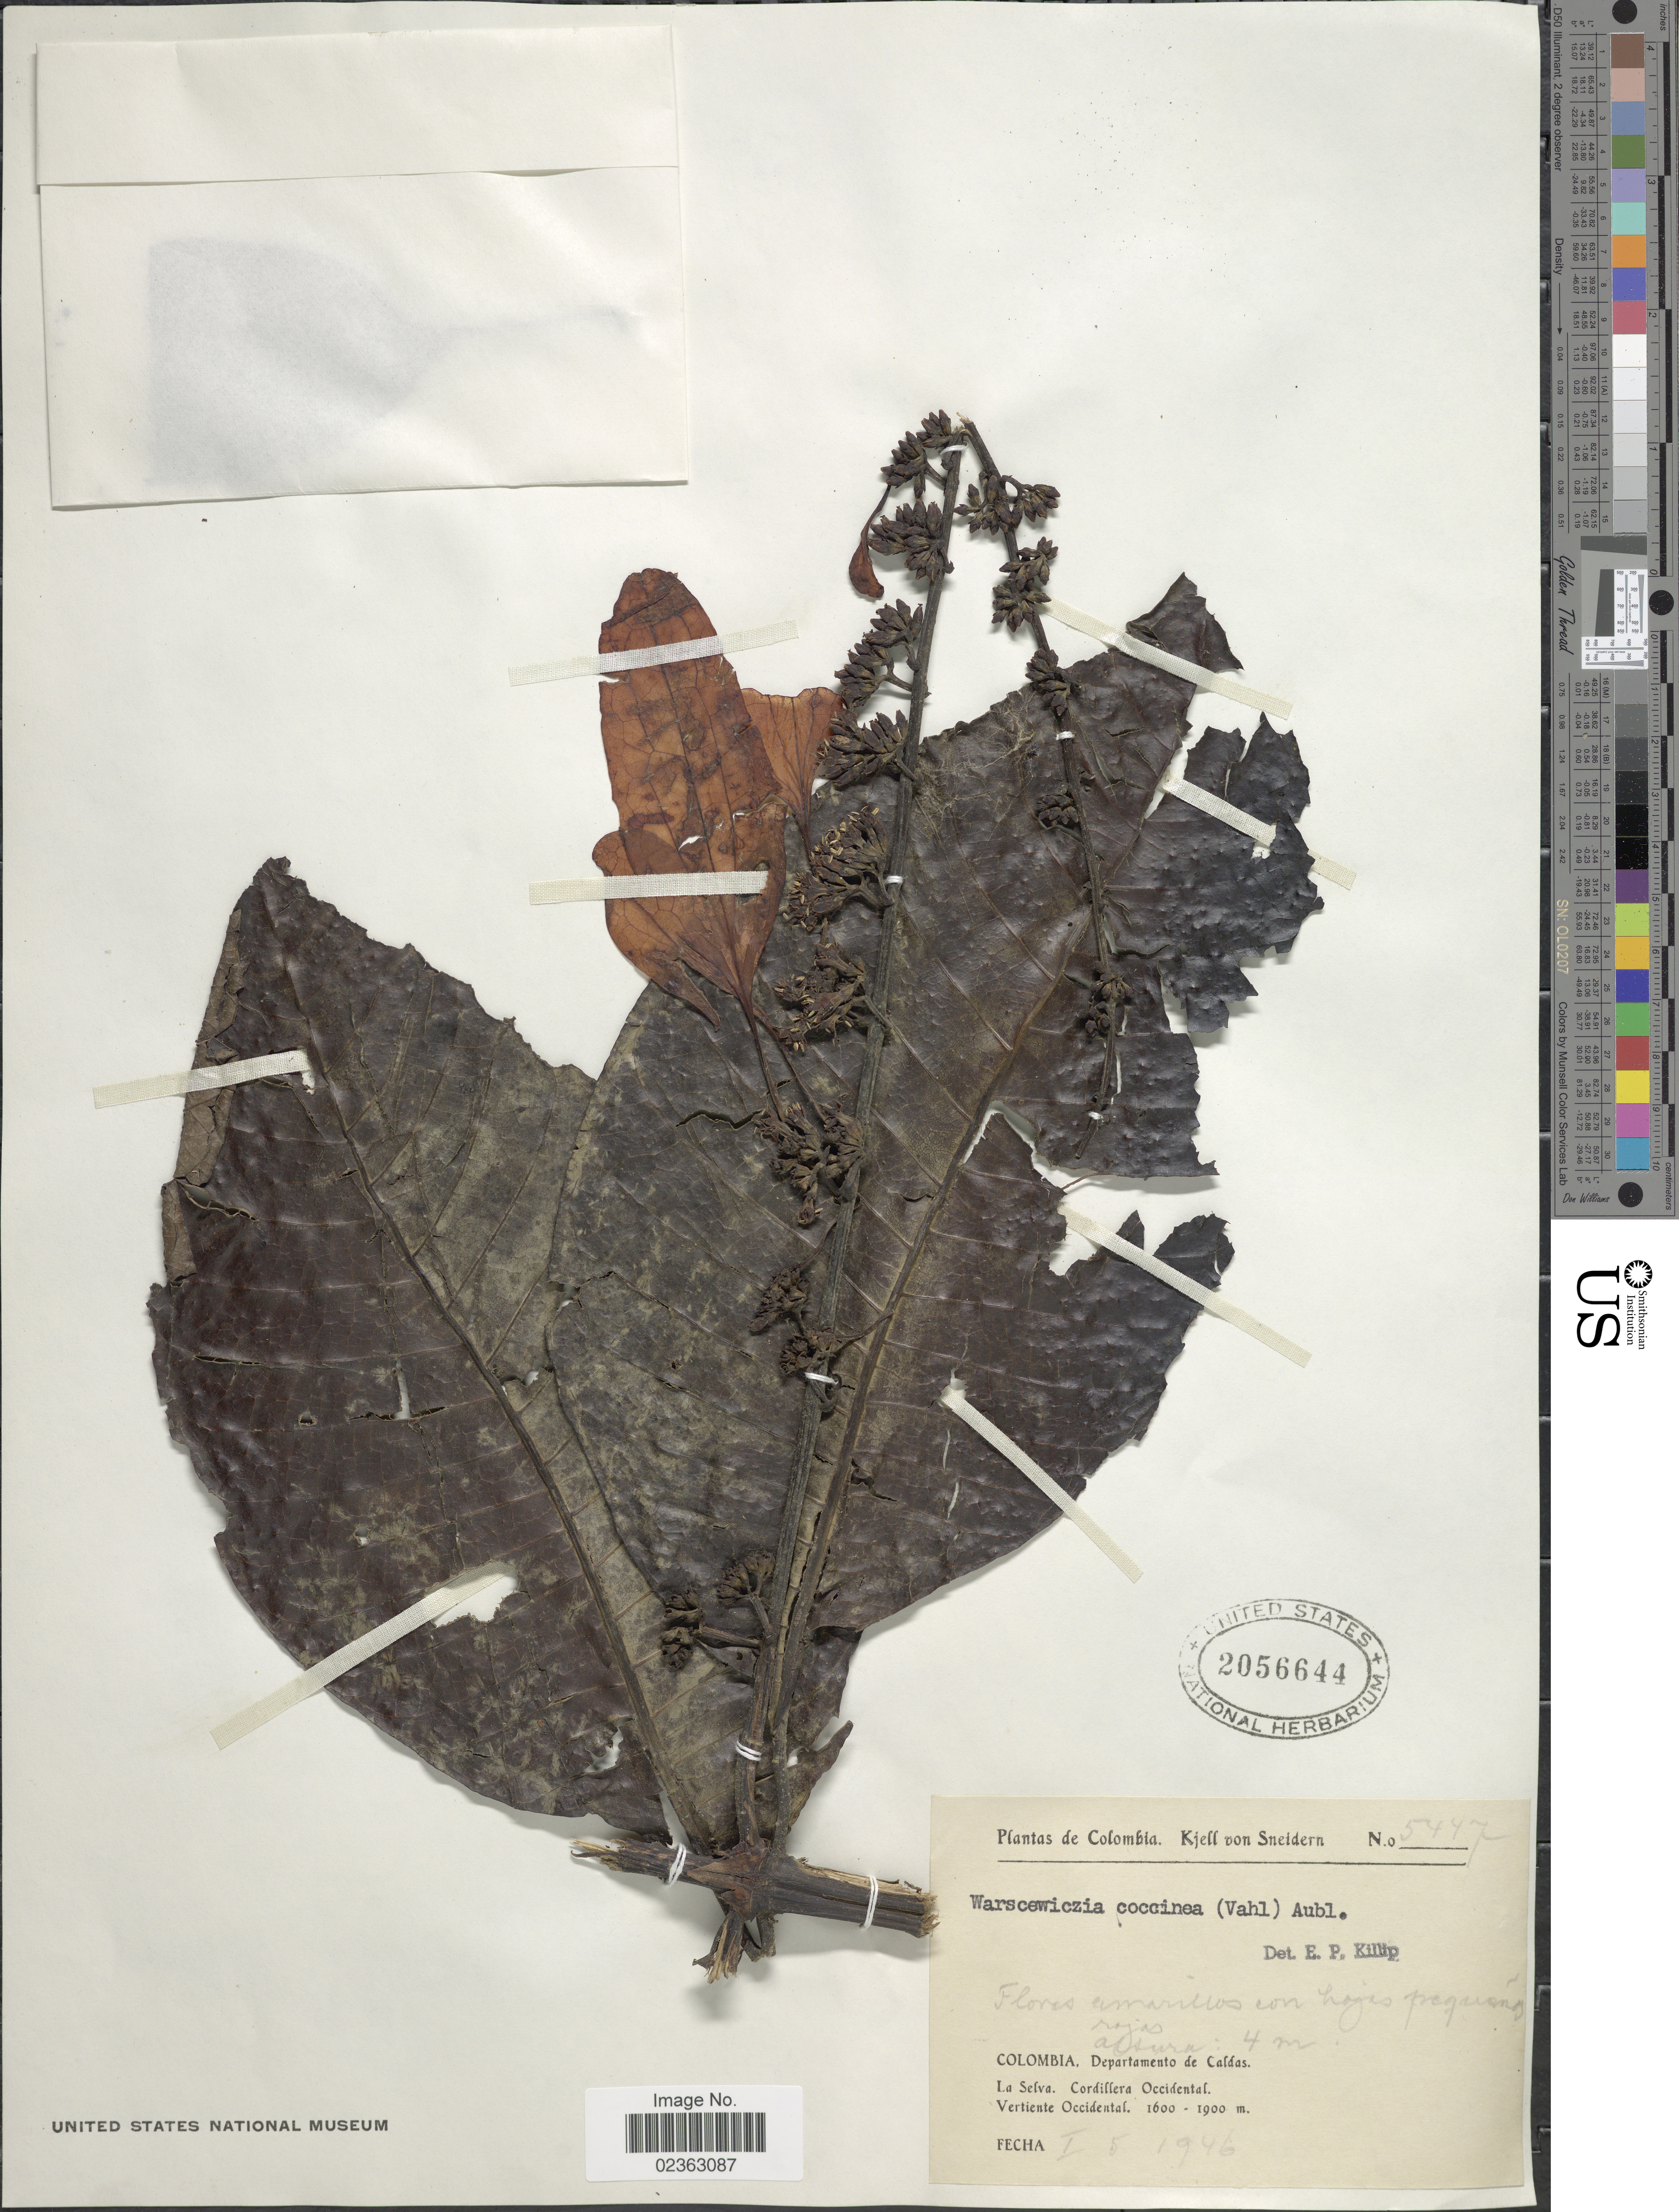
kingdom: Plantae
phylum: Tracheophyta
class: Magnoliopsida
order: Gentianales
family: Rubiaceae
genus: Warszewiczia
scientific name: Warszewiczia coccinea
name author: (Vahl) Klotzsch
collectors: K. von Sneidern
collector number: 5447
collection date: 1946-01-05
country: Colombia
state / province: Caldas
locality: La Selva, Cordillera Oriental, Vertiente Occidental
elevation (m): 1600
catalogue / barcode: US 2056644